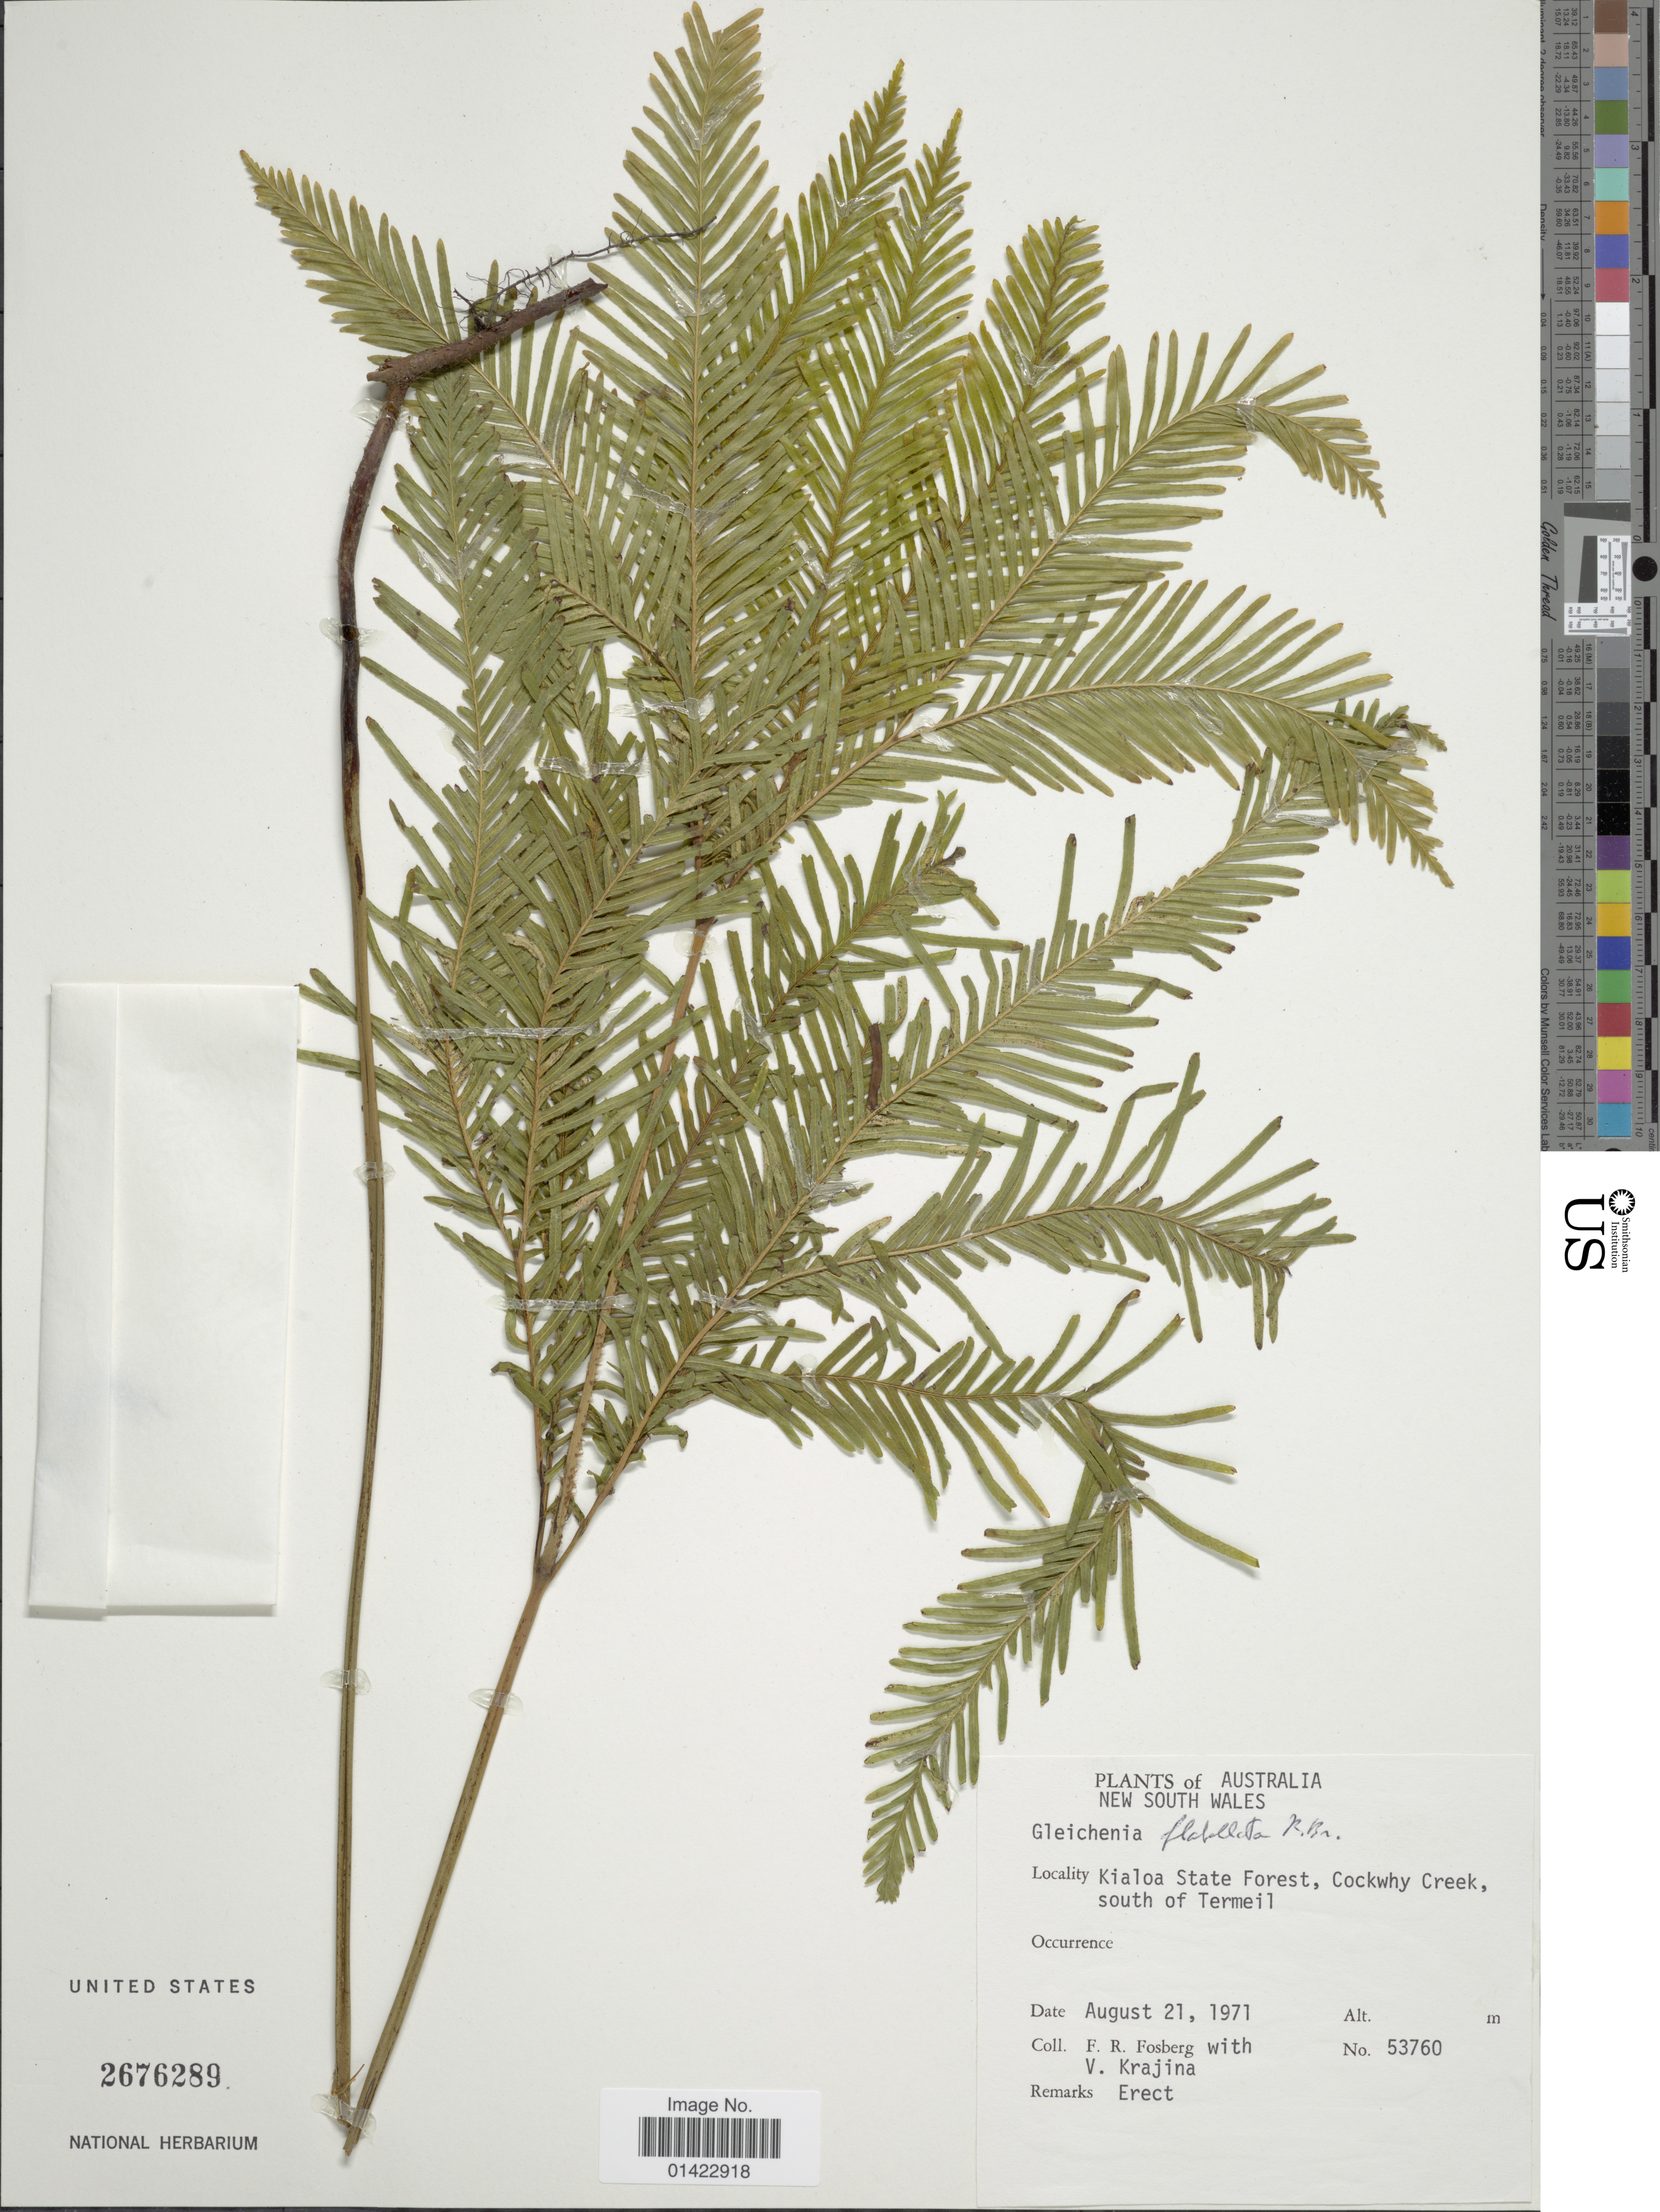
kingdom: Plantae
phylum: Tracheophyta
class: Polypodiopsida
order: Gleicheniales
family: Gleicheniaceae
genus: Sticherus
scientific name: Sticherus flabellatus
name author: (R. Br.) H. St. John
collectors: F. R. Fosberg & V. Krajina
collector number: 53760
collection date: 1971-08-21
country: Australia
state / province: New South Wales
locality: Kiaoloa State Forest, Cockwhy Creek, south of Termeil.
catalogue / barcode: US 2676289